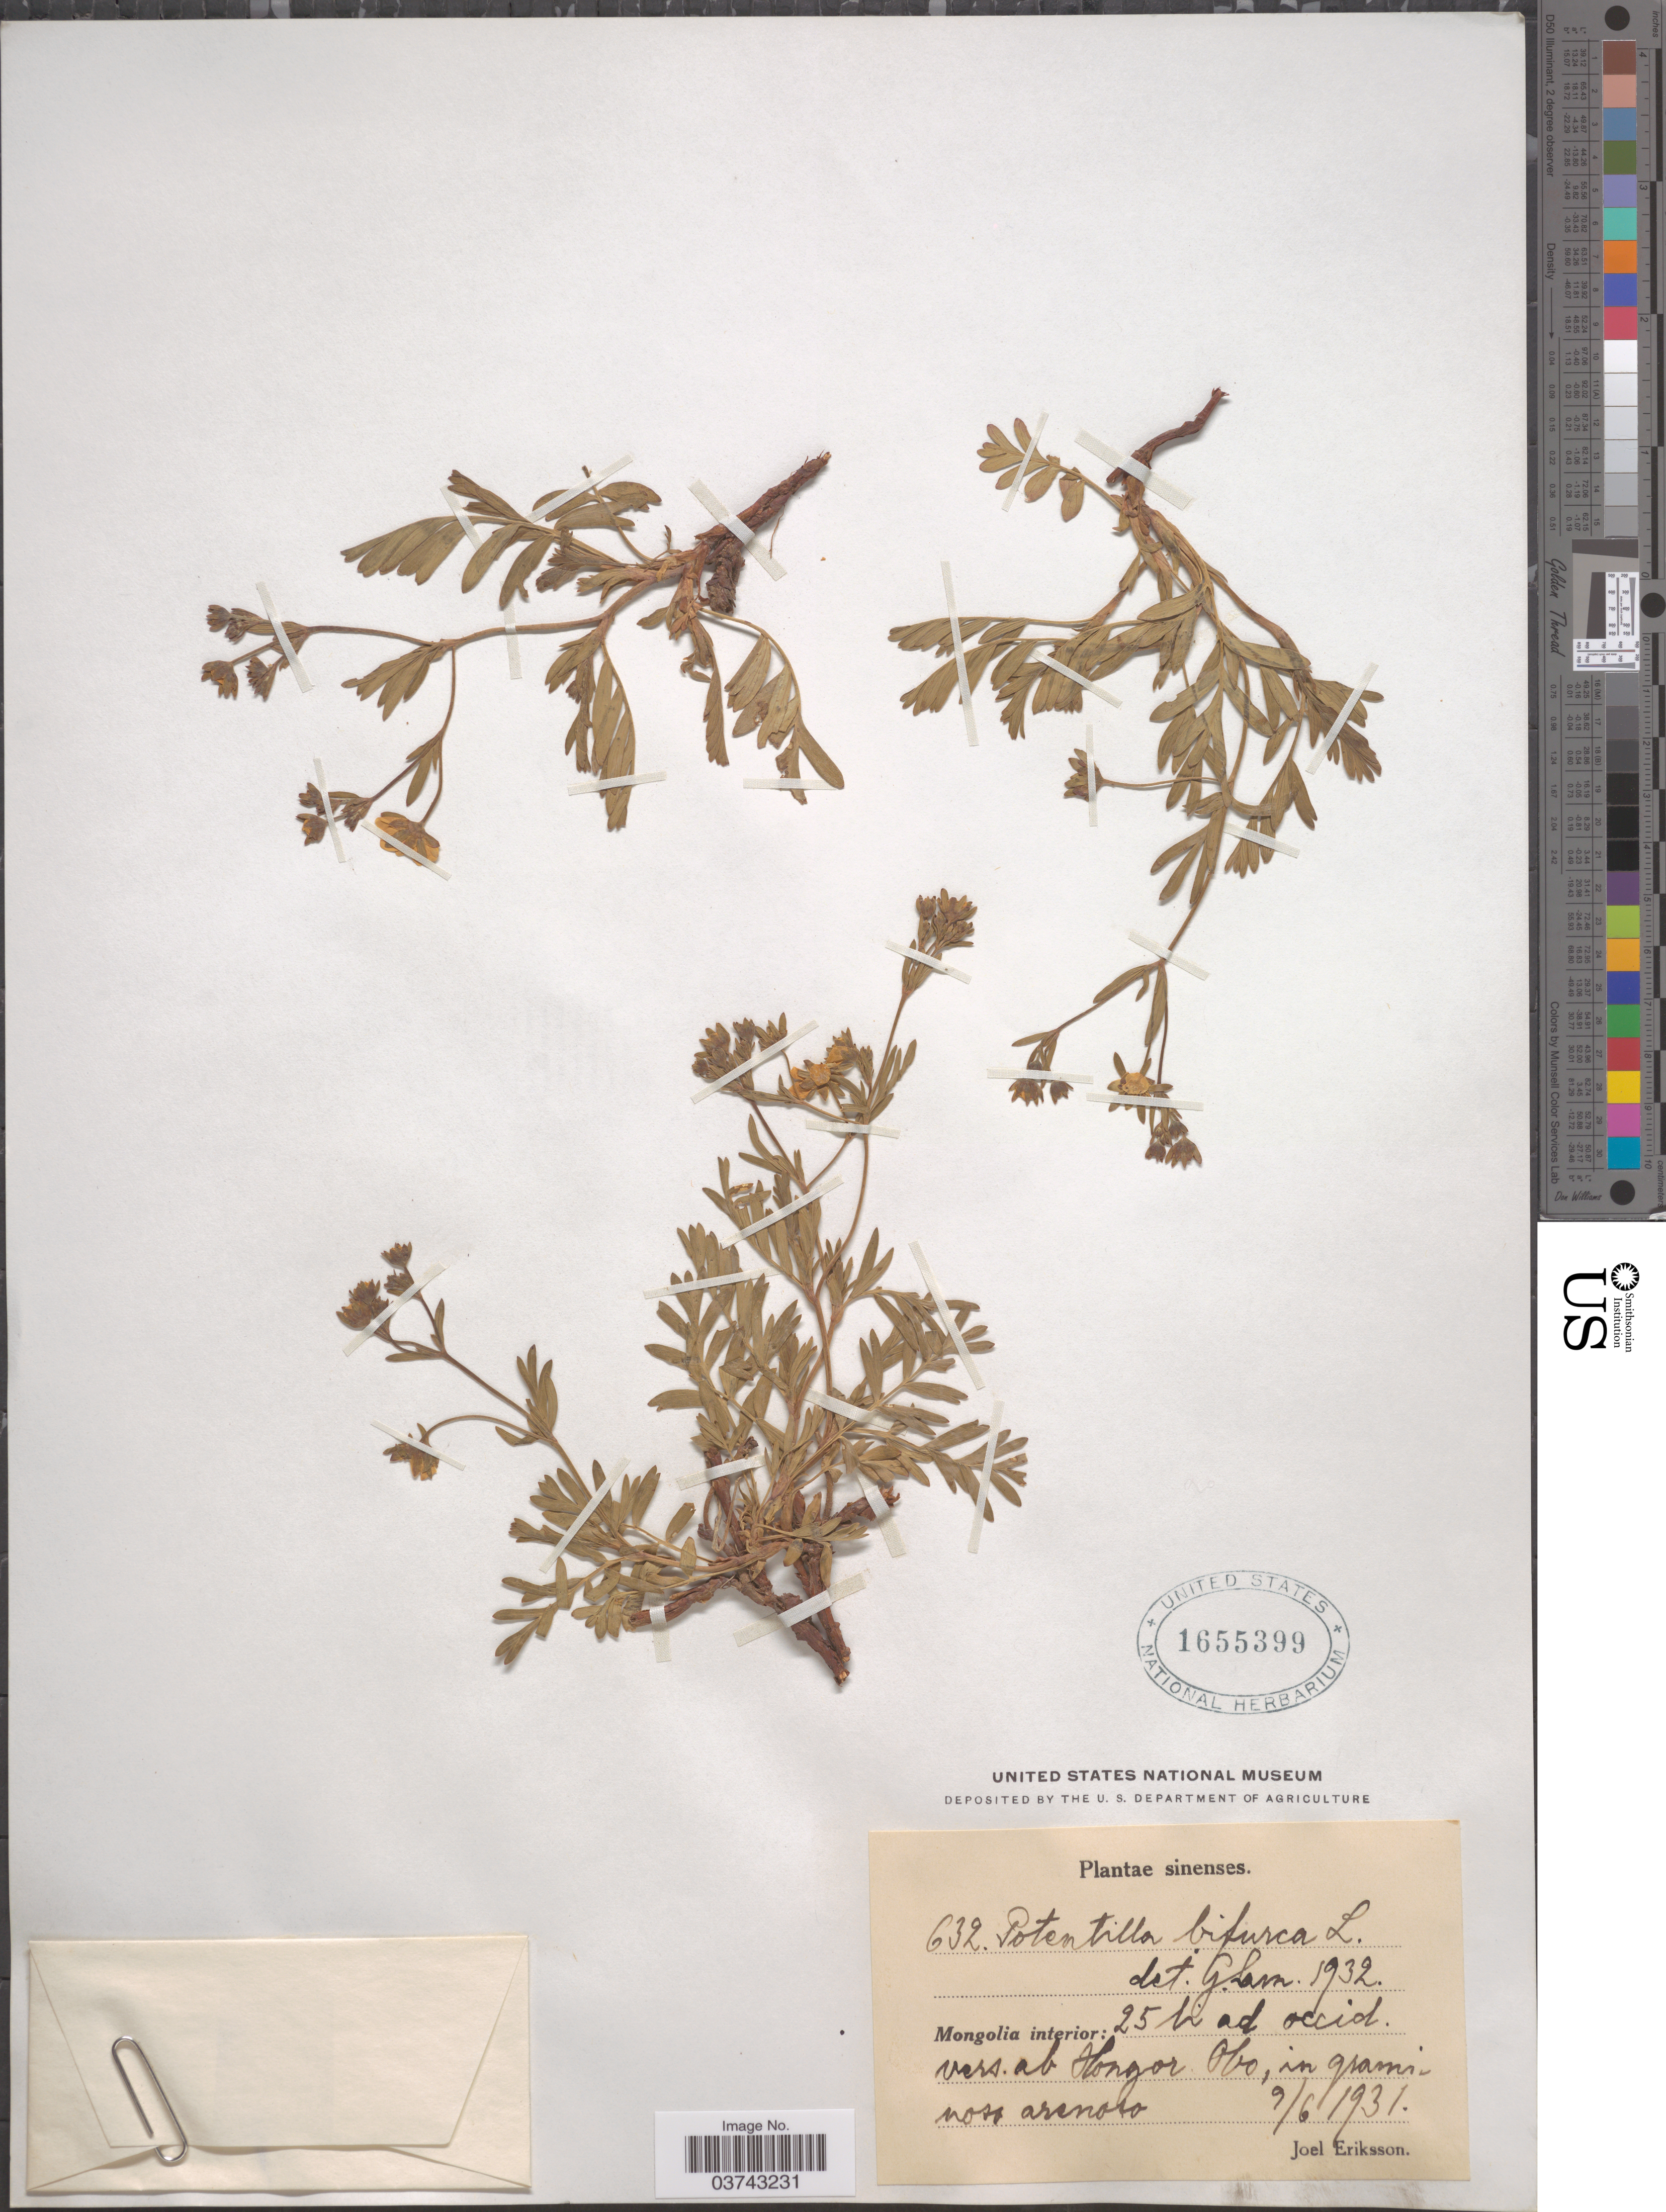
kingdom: Plantae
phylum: Tracheophyta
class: Magnoliopsida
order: Rosales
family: Rosaceae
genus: Sibbaldianthe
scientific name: Sibbaldianthe bifurca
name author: (L.) Kurtto & T. Erikss.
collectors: J. Eriksson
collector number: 632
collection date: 1931-06-09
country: China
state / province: Nei Monggol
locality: Mongolia interior: 25 li ad occid. vers. ab Hongor Obo.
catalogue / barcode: US 1655399